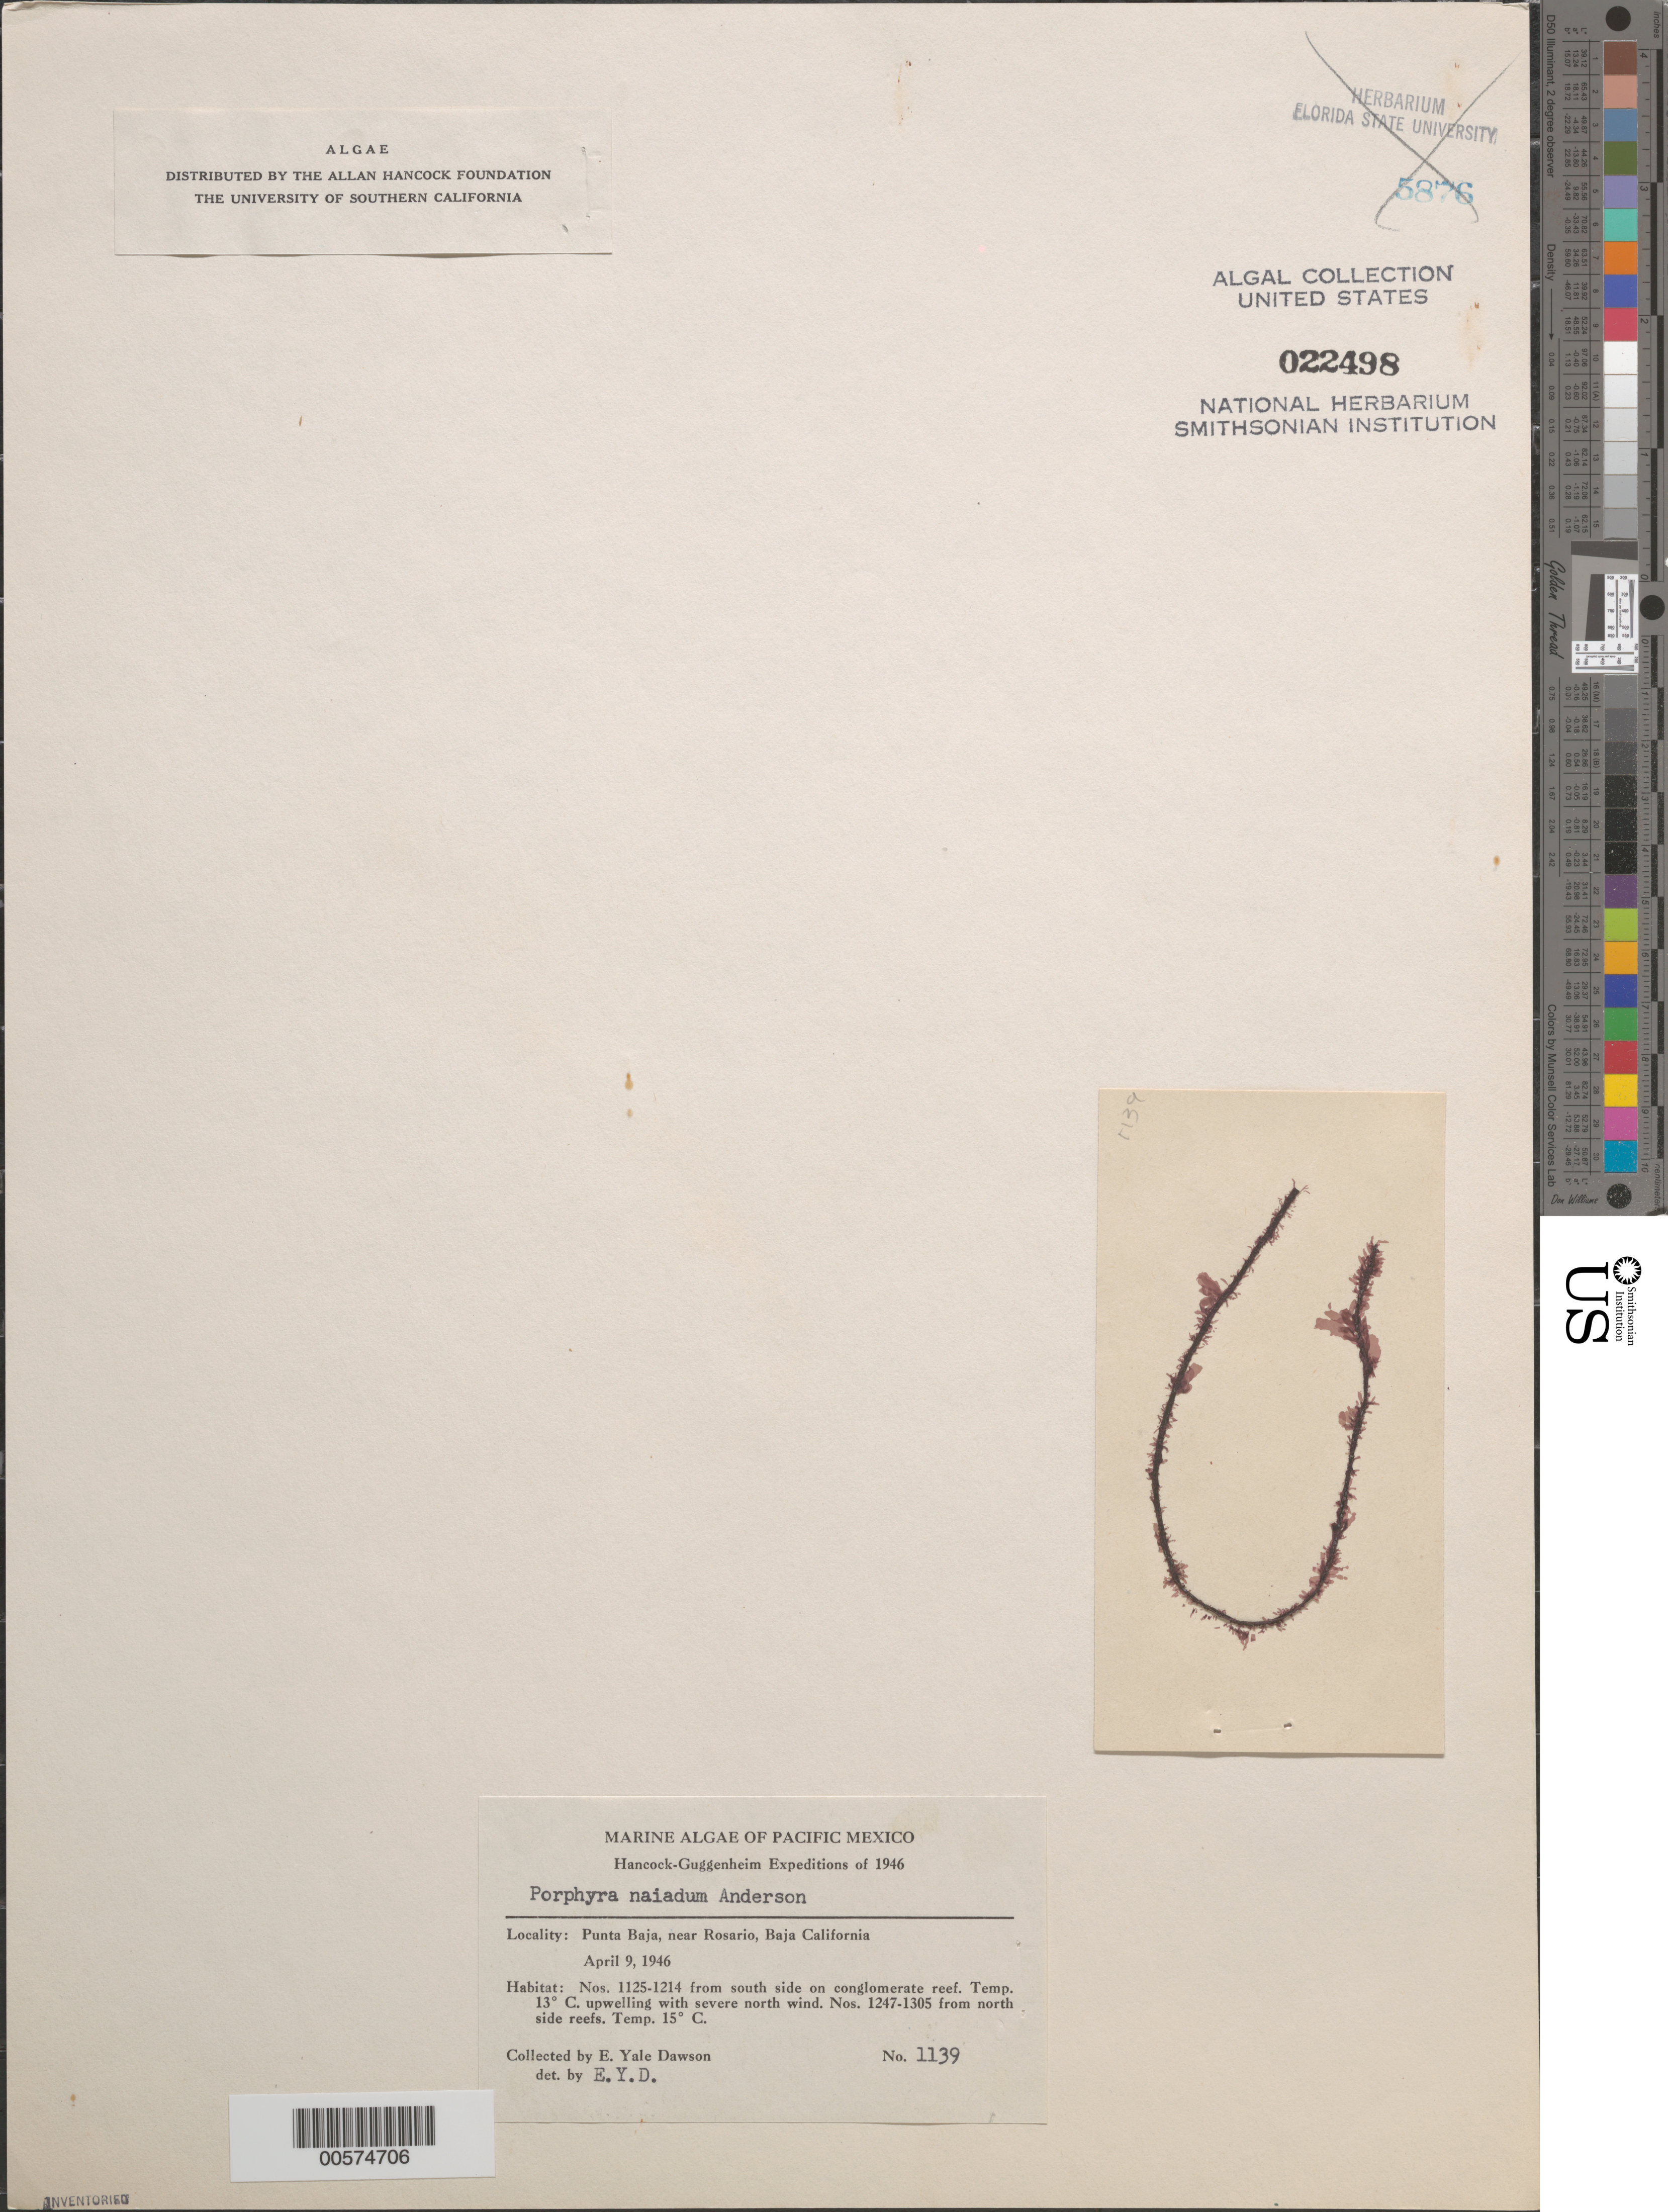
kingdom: Plantae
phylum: Rhodophyta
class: Compsopogonophyceae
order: Erythropeltidales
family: Erythrotrichiaceae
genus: Smithora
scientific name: Smithora naiadum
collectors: E. Y. Dawson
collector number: EYD 1139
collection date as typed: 09 Apr 1946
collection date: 1946-04-09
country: Mexico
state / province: Baja California Norte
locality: Punta Baja, near Rosario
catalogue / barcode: US 22498